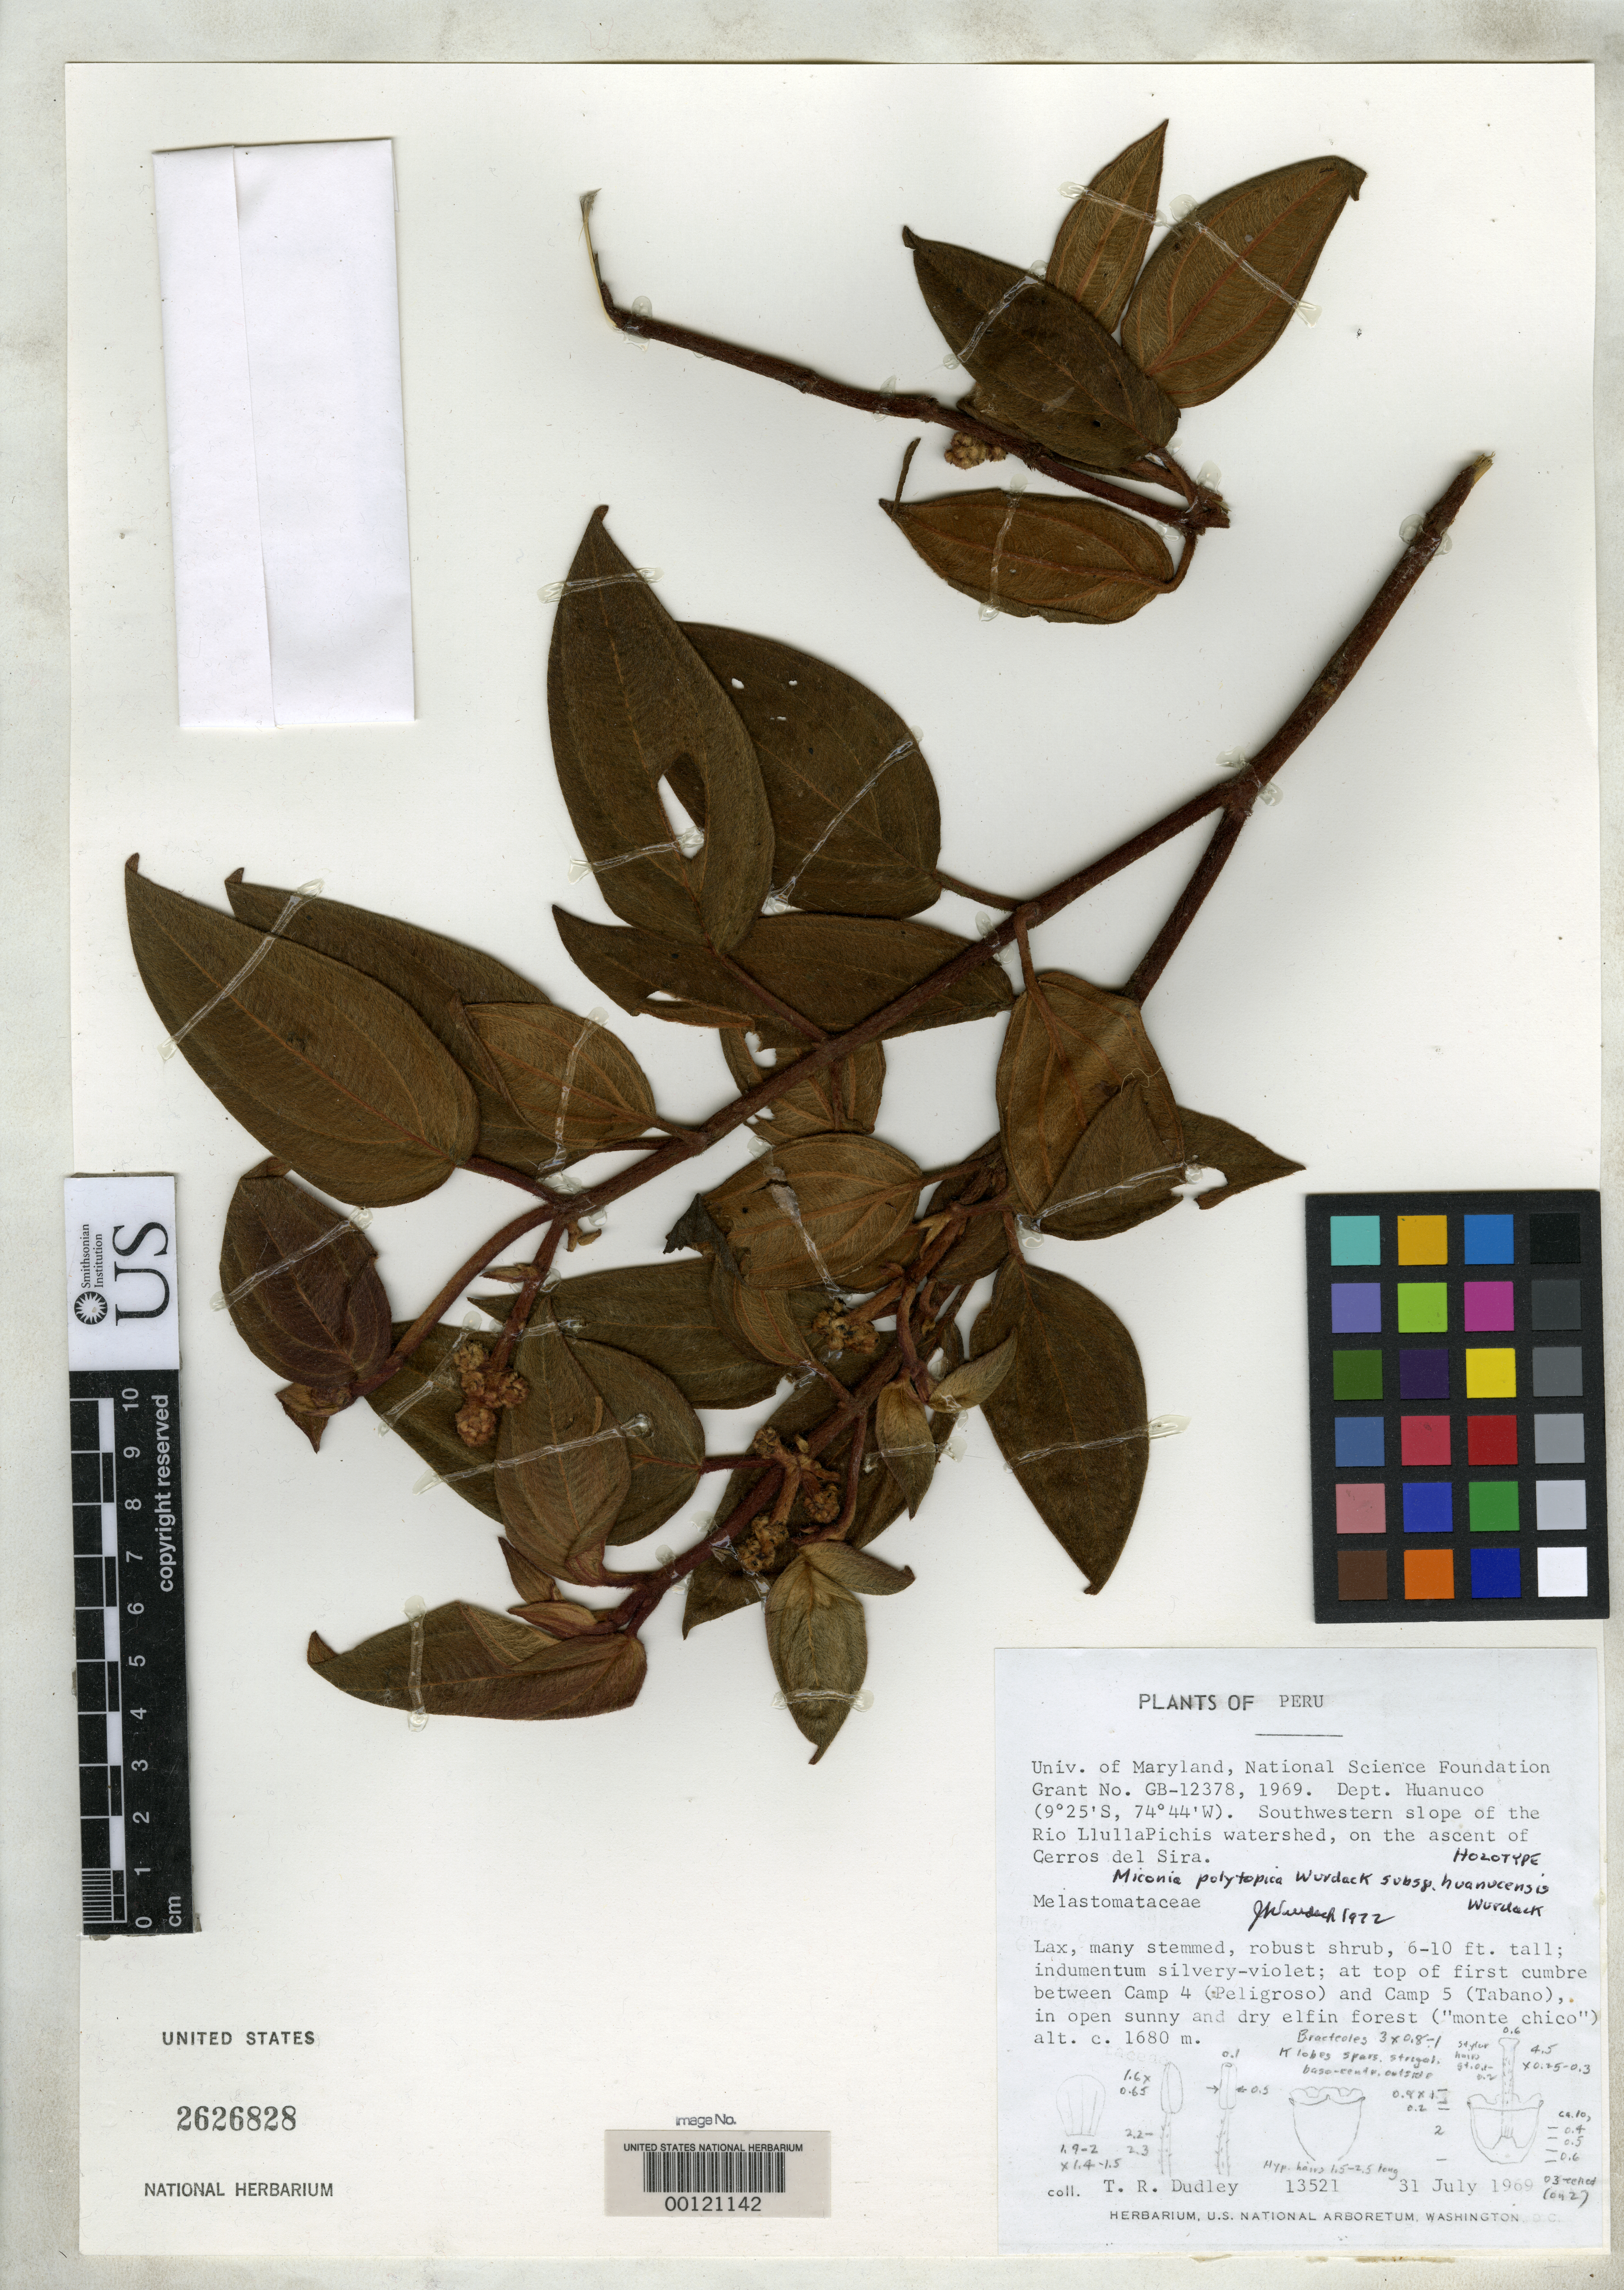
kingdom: Plantae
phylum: Tracheophyta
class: Magnoliopsida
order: Myrtales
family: Melastomataceae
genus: Miconia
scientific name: Miconia polytopica subsp. huanucensis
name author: Wurdack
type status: Holotype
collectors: T. R. Dudley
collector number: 13521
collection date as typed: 31 Jul 1969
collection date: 1969-07-31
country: Peru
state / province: Huánuco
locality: Cerros del Sira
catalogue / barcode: US 2626828